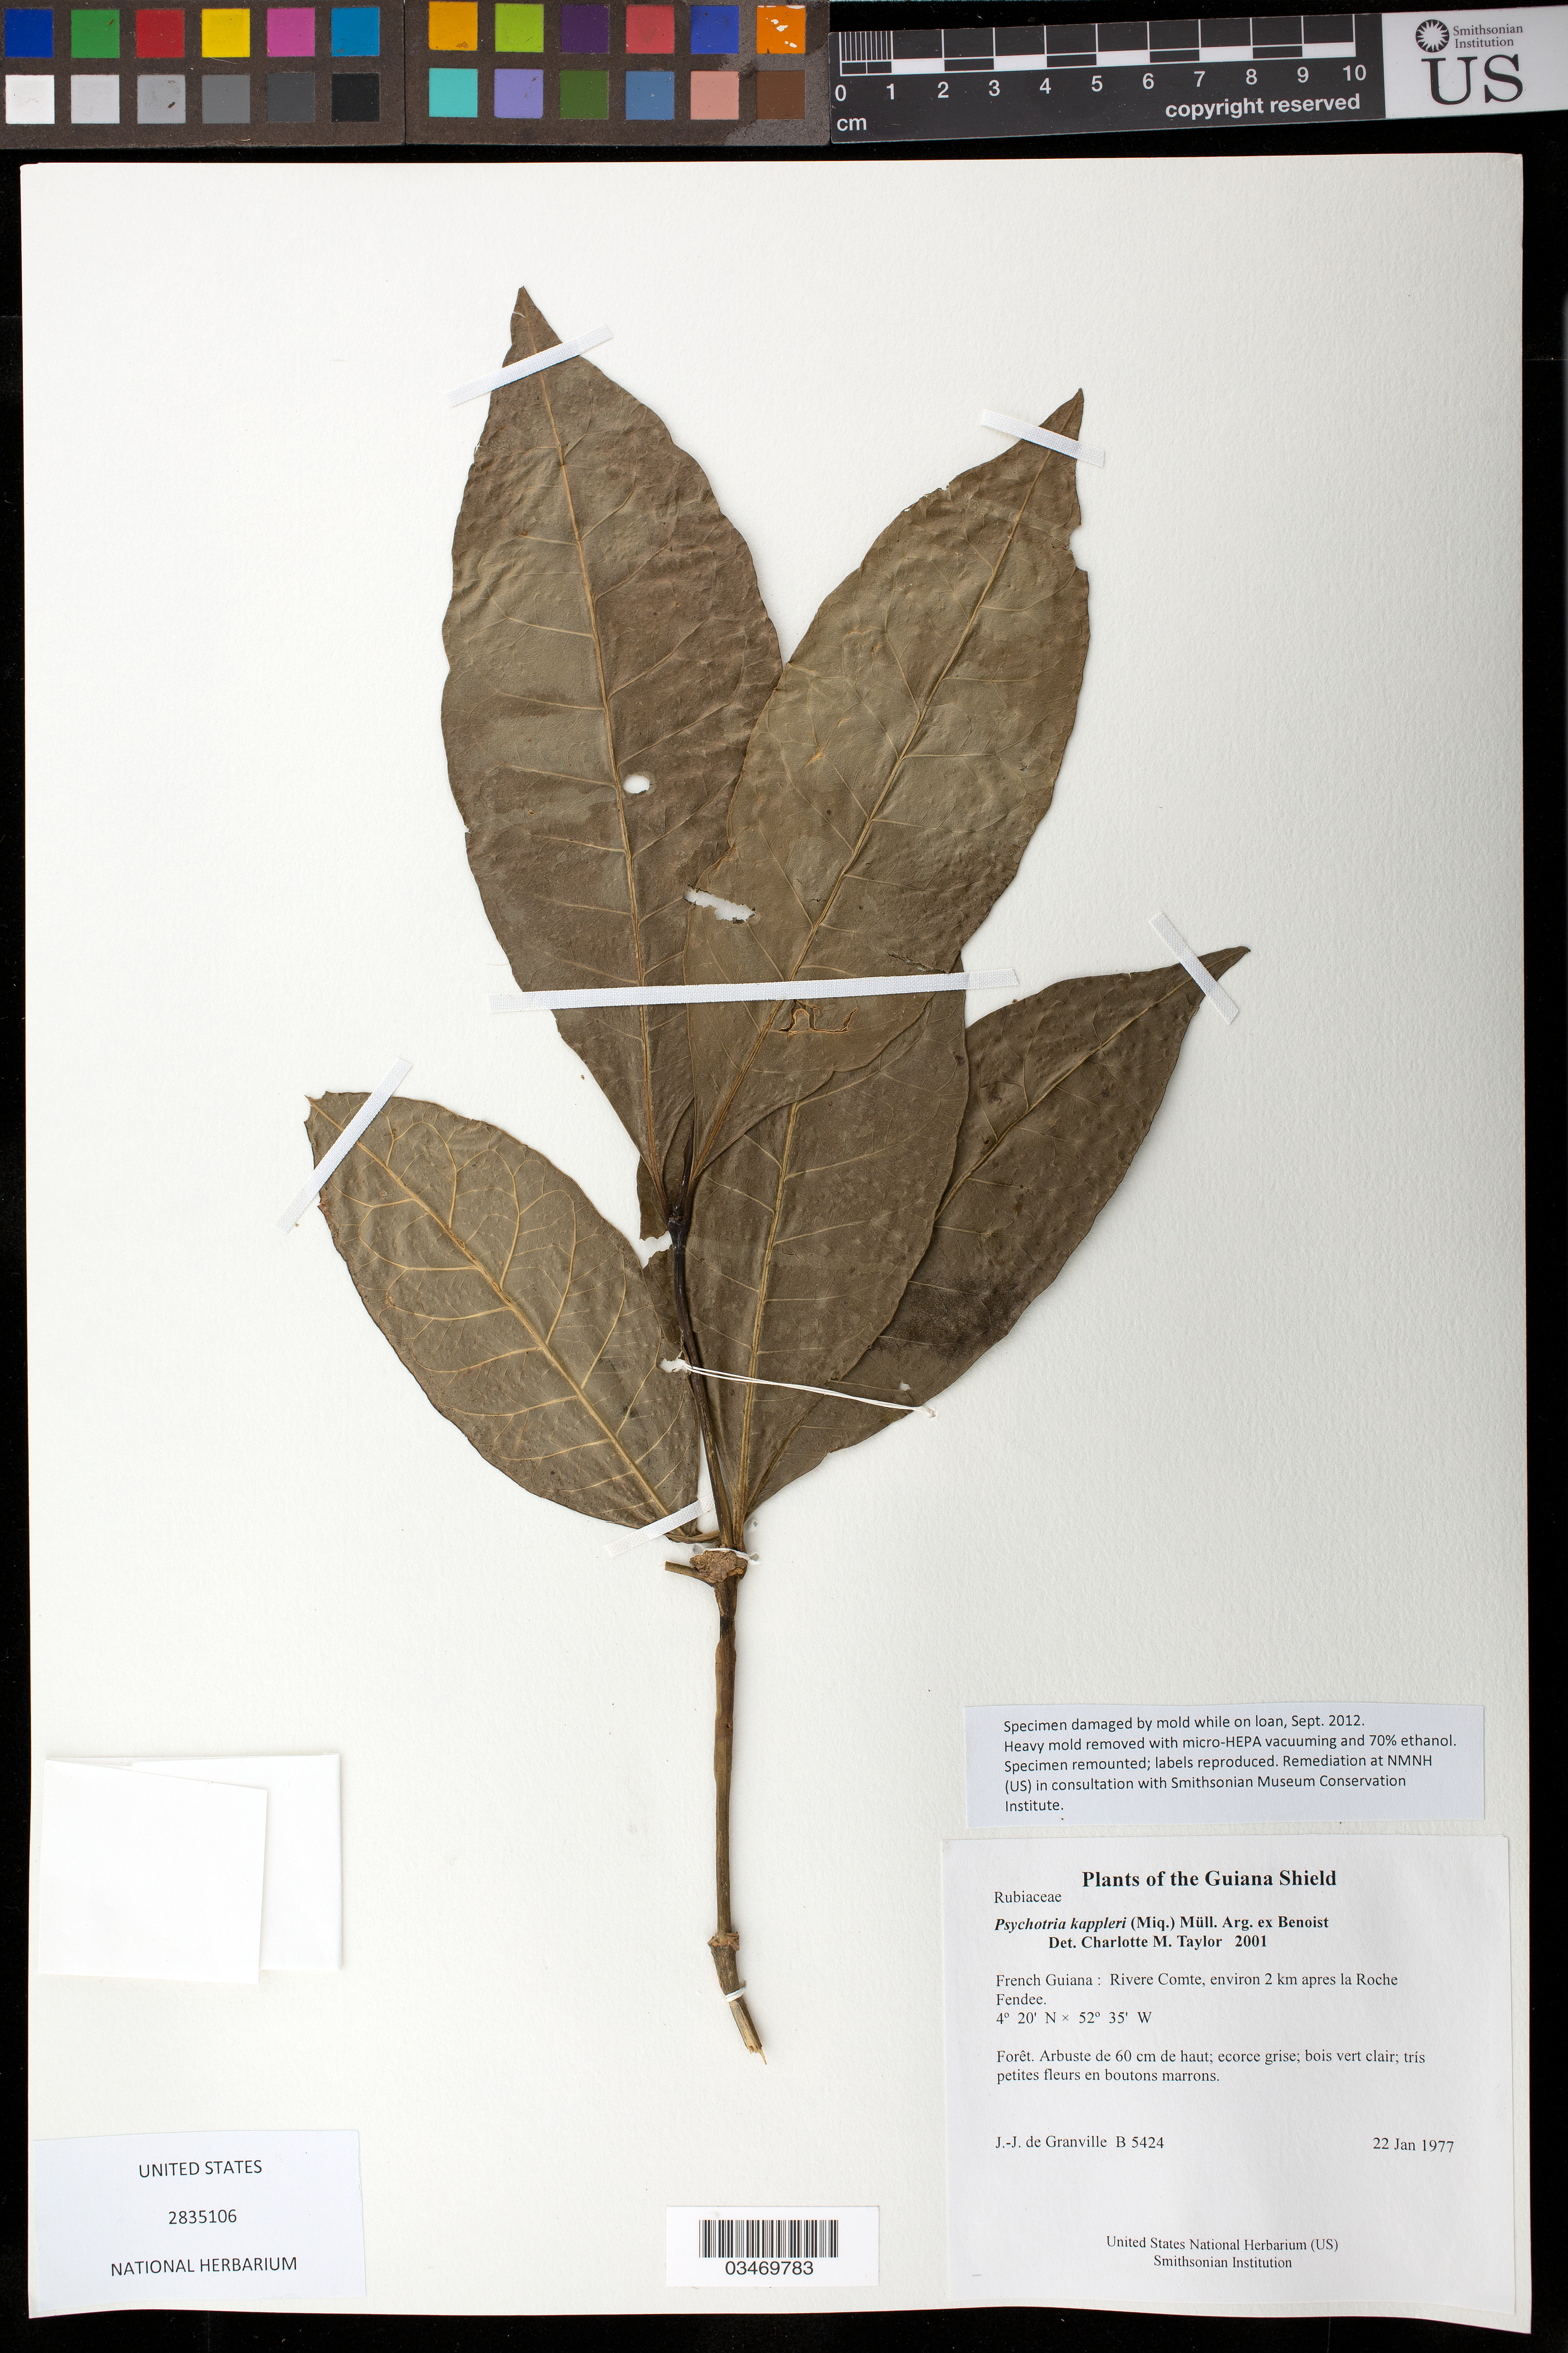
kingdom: Plantae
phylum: Tracheophyta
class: Magnoliopsida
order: Gentianales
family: Rubiaceae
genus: Psychotria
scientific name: Psychotria kappleri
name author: (Miq.) Müll. Arg. ex Benoist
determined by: Taylor, Charlotte M.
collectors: J.-J. de Granville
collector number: B 5424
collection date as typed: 22-Jan-77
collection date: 1977-01-22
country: French Guiana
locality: Rivere Comte, environ 2 km apres la Roche Fendee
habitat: Forêt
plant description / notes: Distribution: Specimen damaged by mold while on loan, Sept. 2012. Heavy mold removed with micro-HEPA vacuuming and 70% ethanol. Specimen remounted; labels reproduced. Remediation at NMNH (US) in consultation with Smithsonian Museum Conservation Institute.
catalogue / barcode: US 2835106